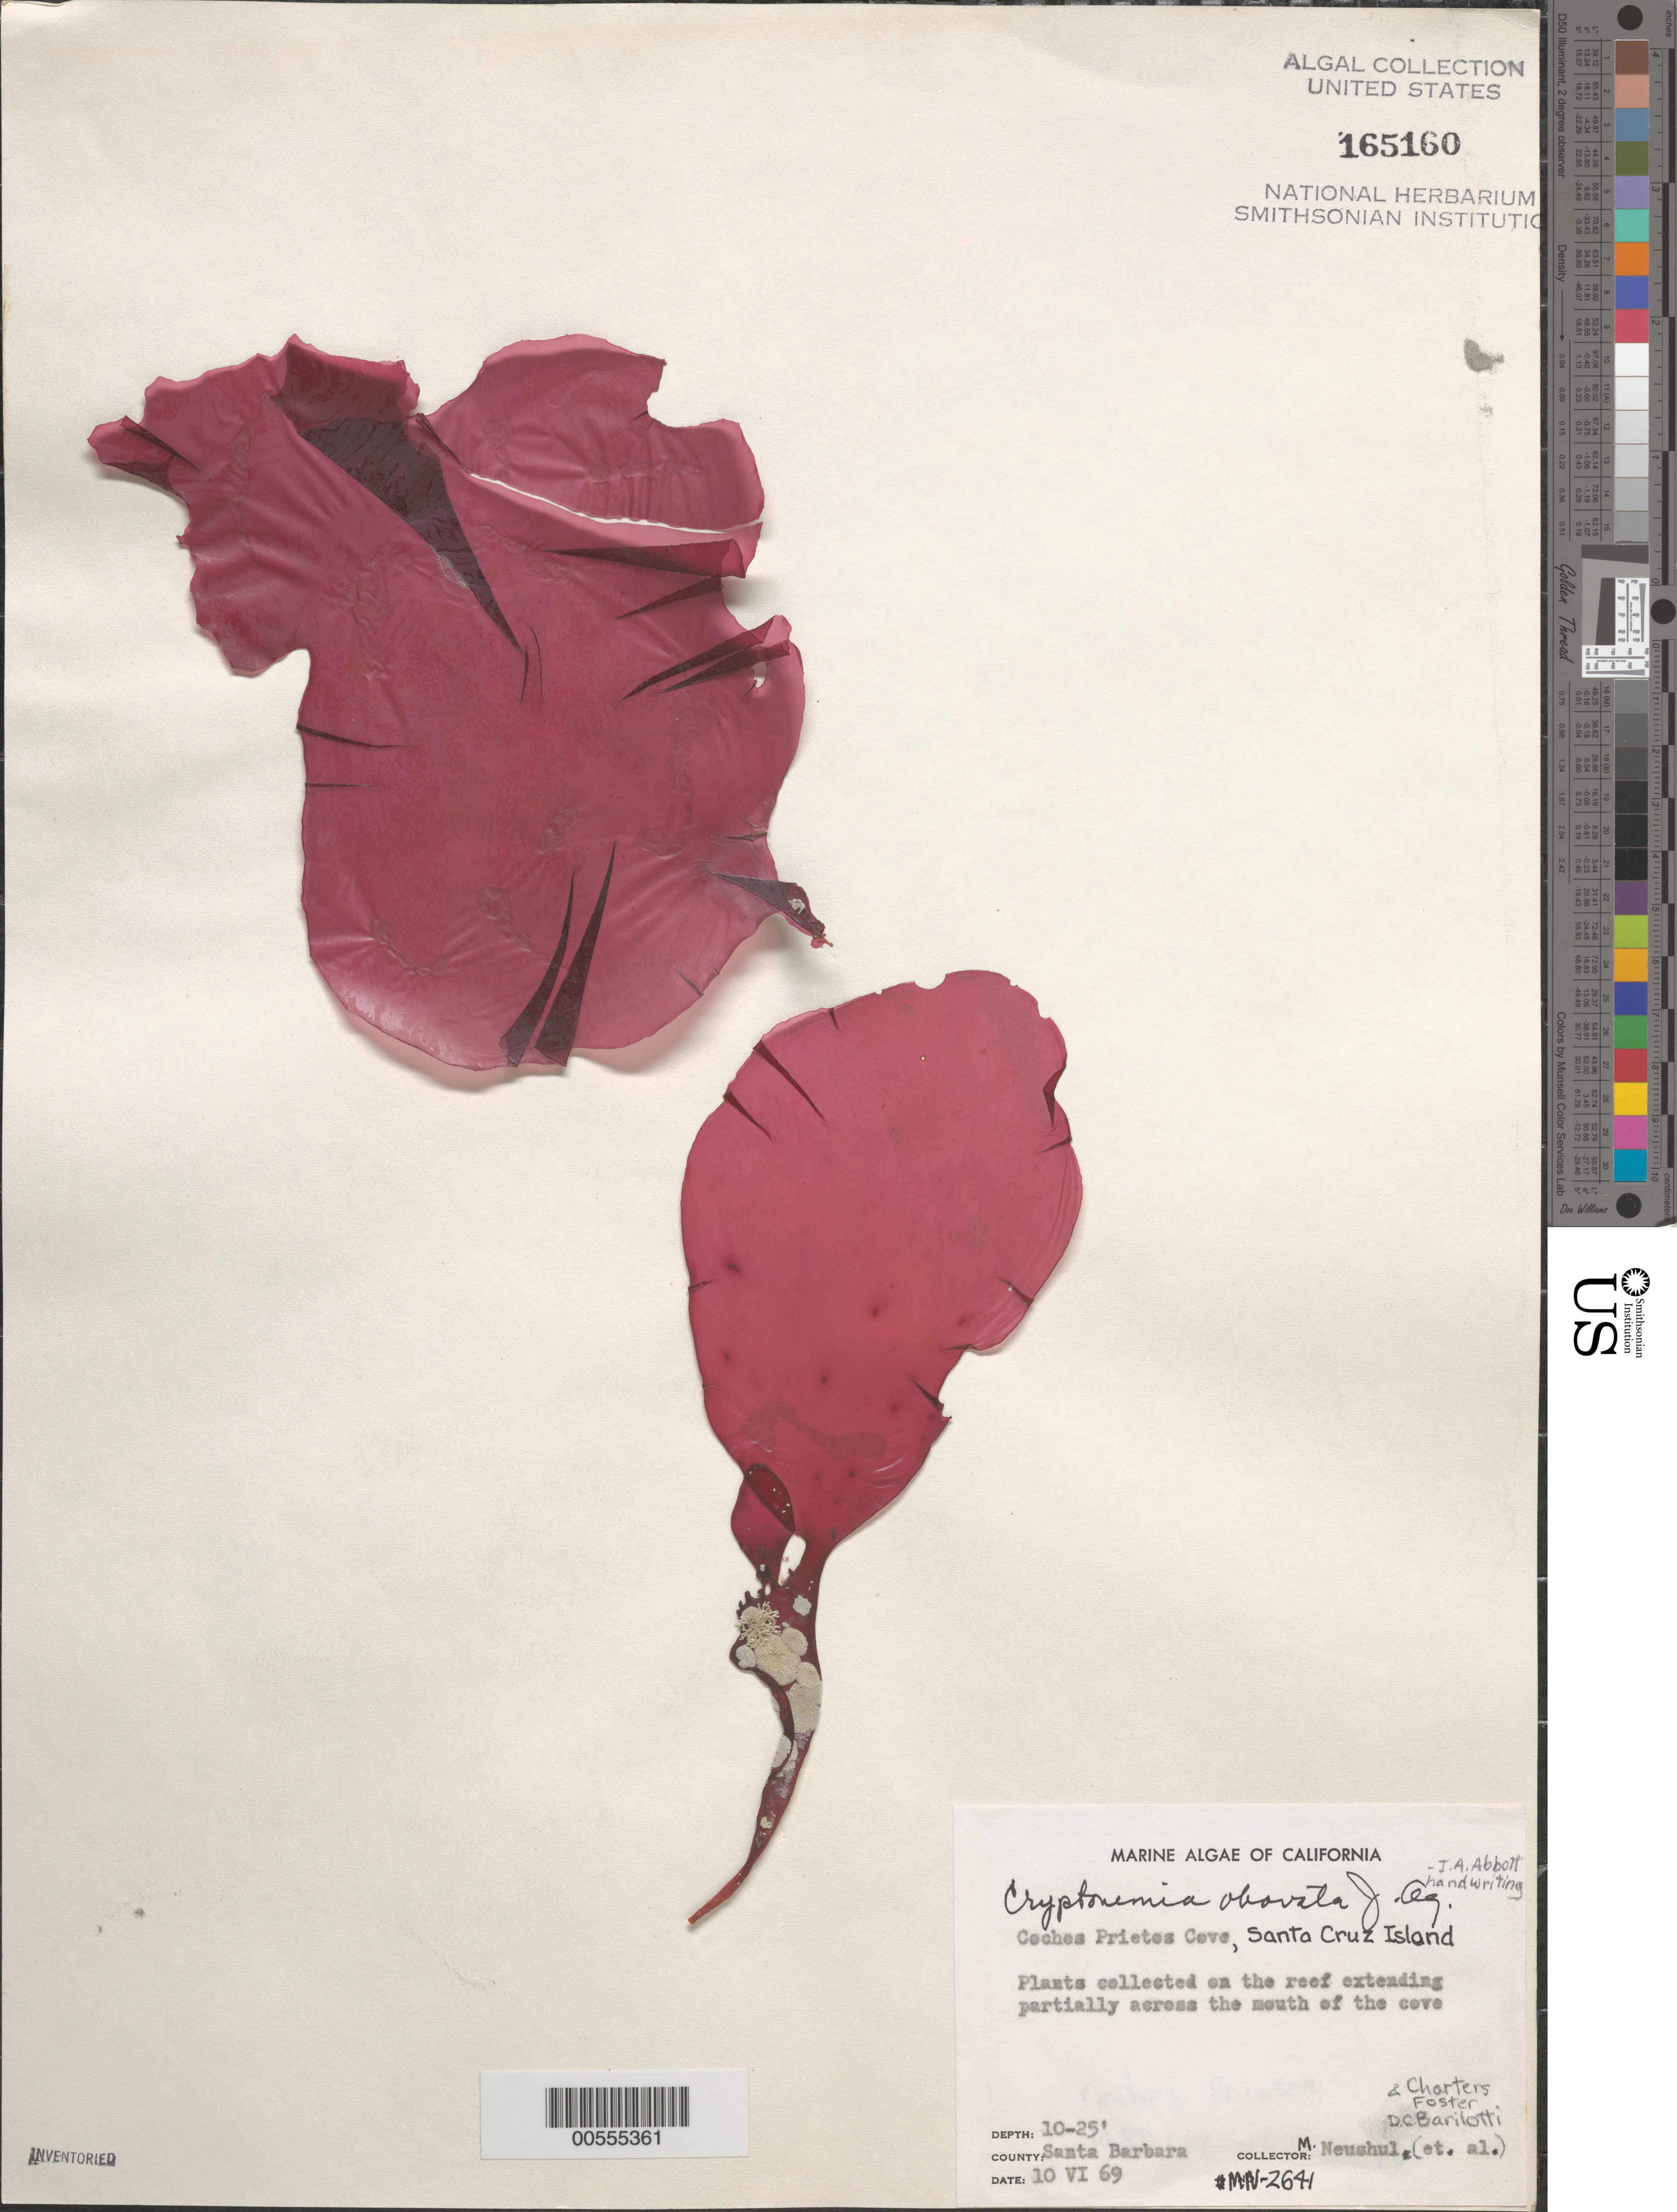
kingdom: Plantae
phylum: Rhodophyta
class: Florideophyceae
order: Halymeniales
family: Halymeniaceae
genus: Cryptonemia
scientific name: Cryptonemia obovata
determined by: Abbott, Isabella A.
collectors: M. Neushul, A. Charters, M. Foster & D. C. Barilotti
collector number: Neushul 2641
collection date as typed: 10 Jun 1969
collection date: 1969-06-10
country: United States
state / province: California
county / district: Santa Barbara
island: Santa Cruz Island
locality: Coches Prietos Cove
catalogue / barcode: US 165160